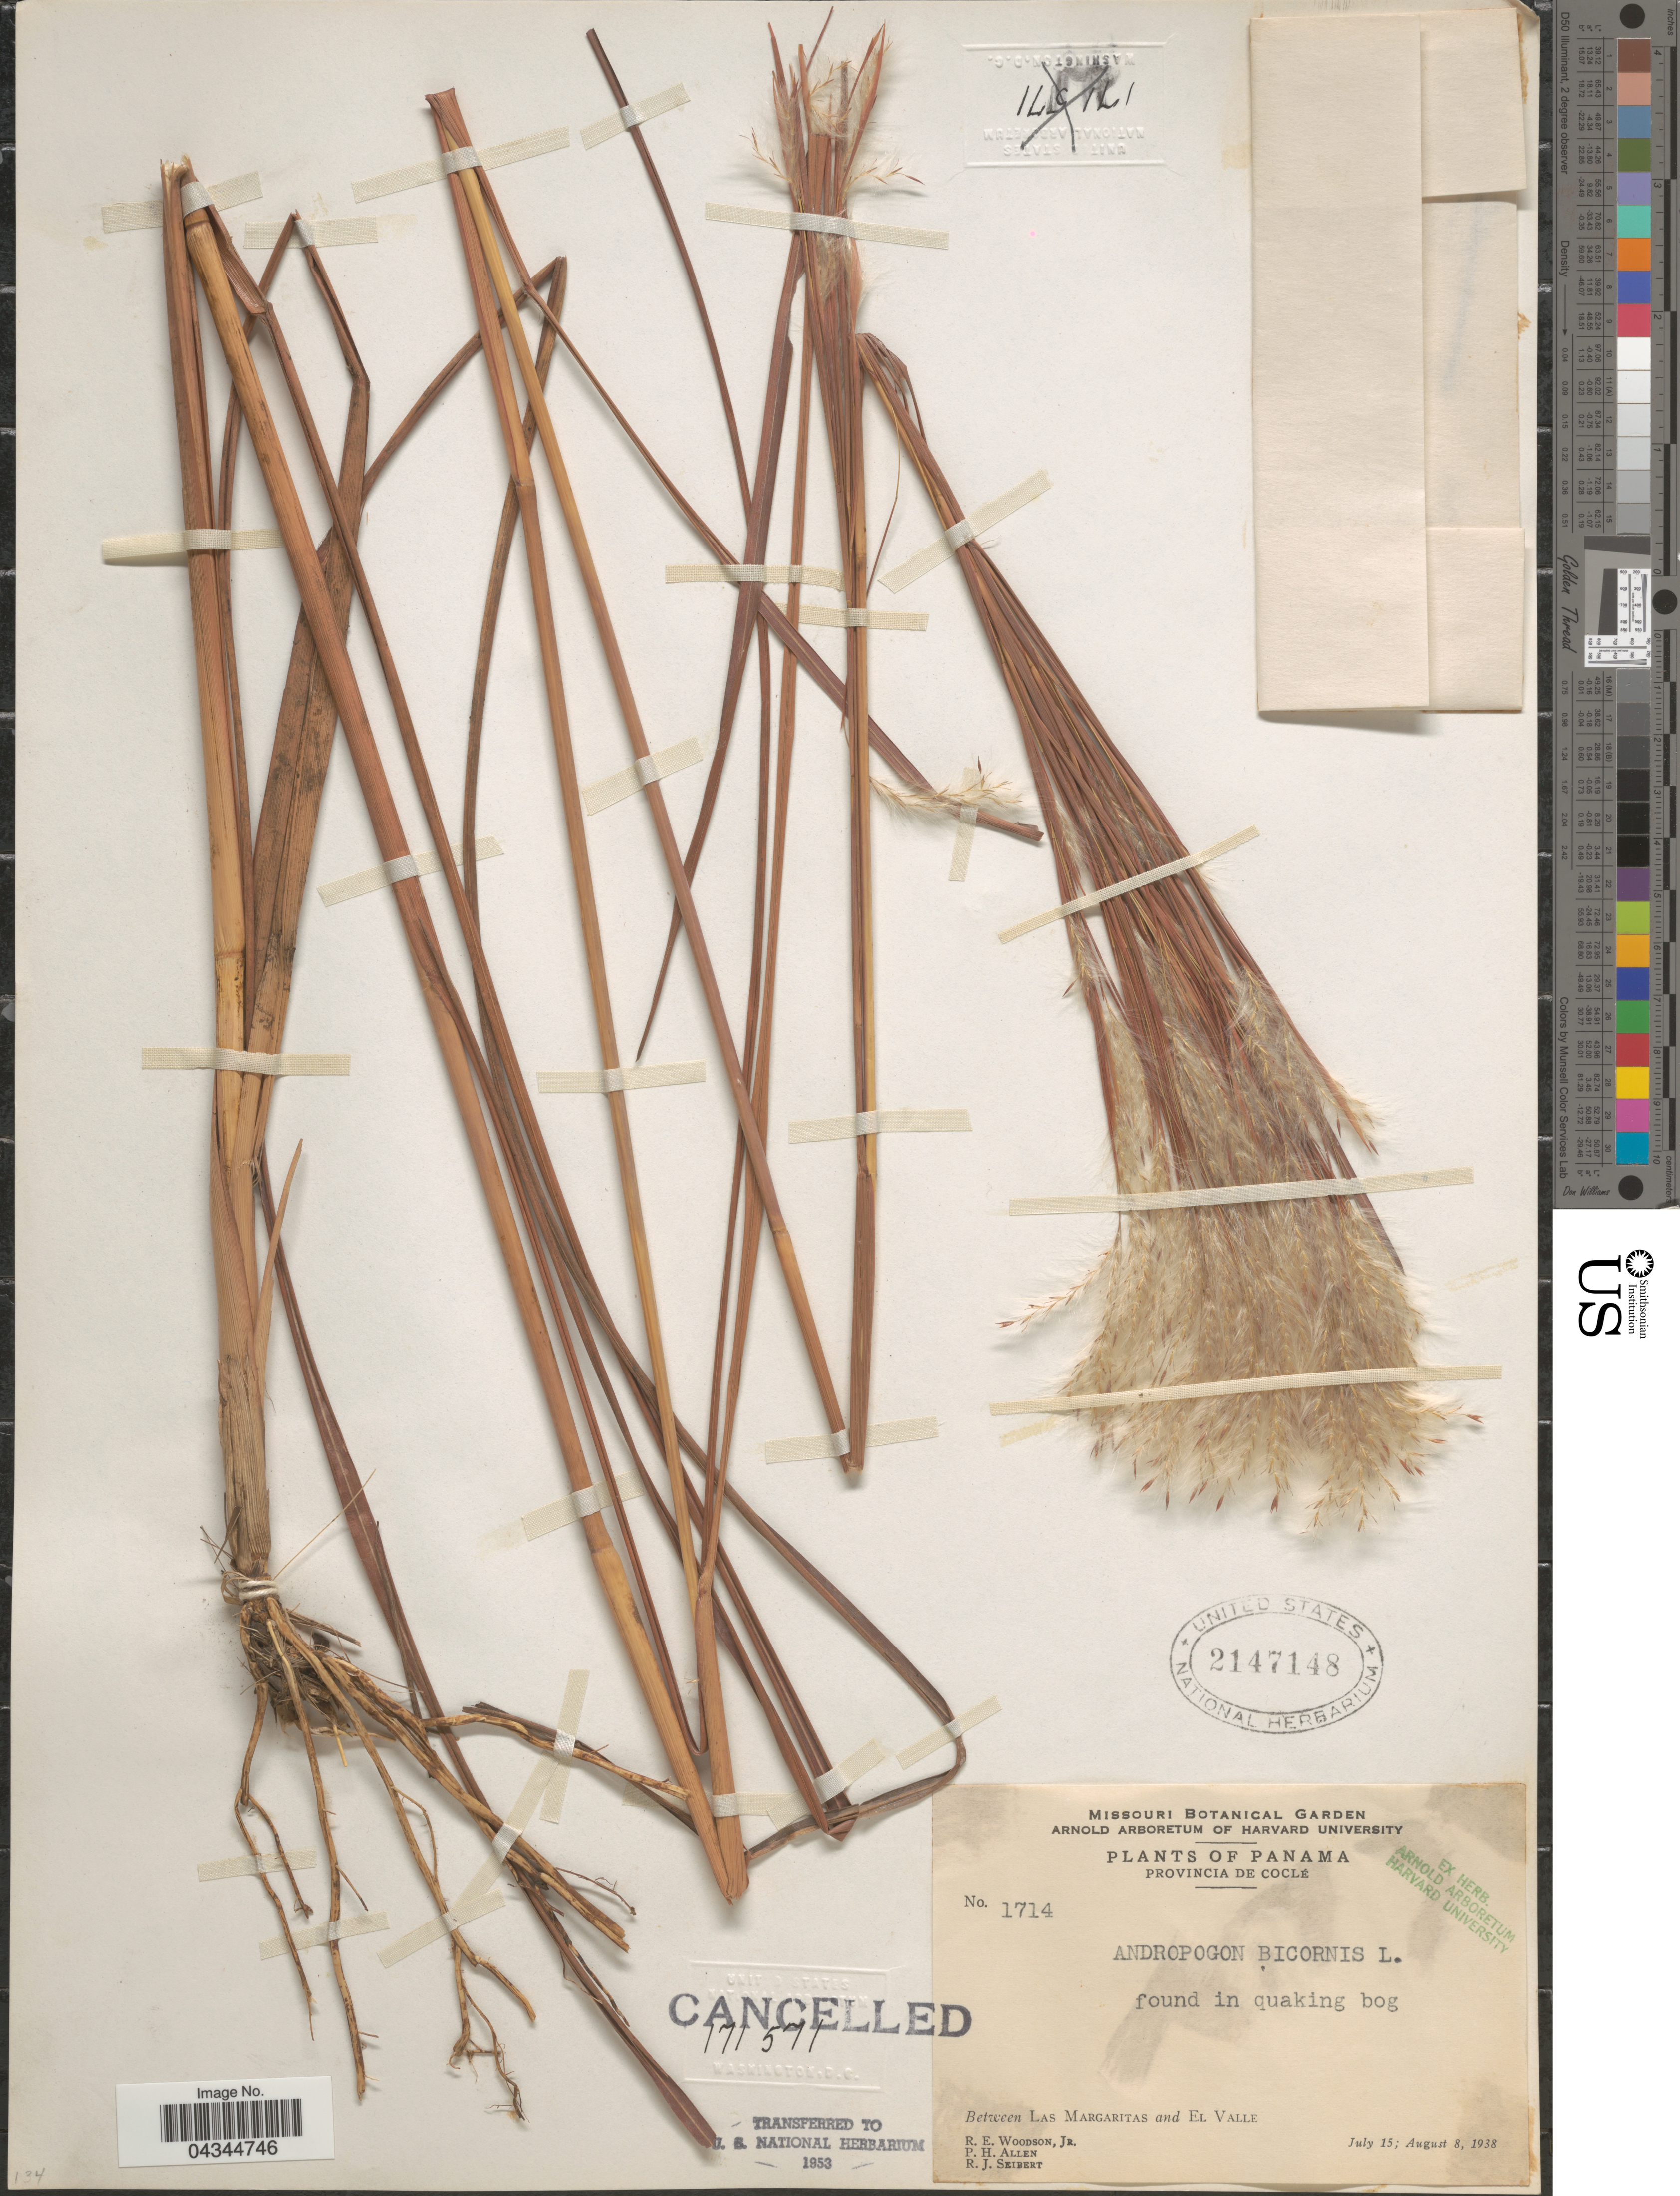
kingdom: Plantae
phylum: Tracheophyta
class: Liliopsida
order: Poales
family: Poaceae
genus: Andropogon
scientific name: Andropogon bicornis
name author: L.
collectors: R. E. Woodson, P. H. Allen & R. J. Seibert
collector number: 1714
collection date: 1938-07-15/1938-08-08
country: Panama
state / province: Cocle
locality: Found in quaking bog. Between Las Margaritas and El Valle.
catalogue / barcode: US 2147148